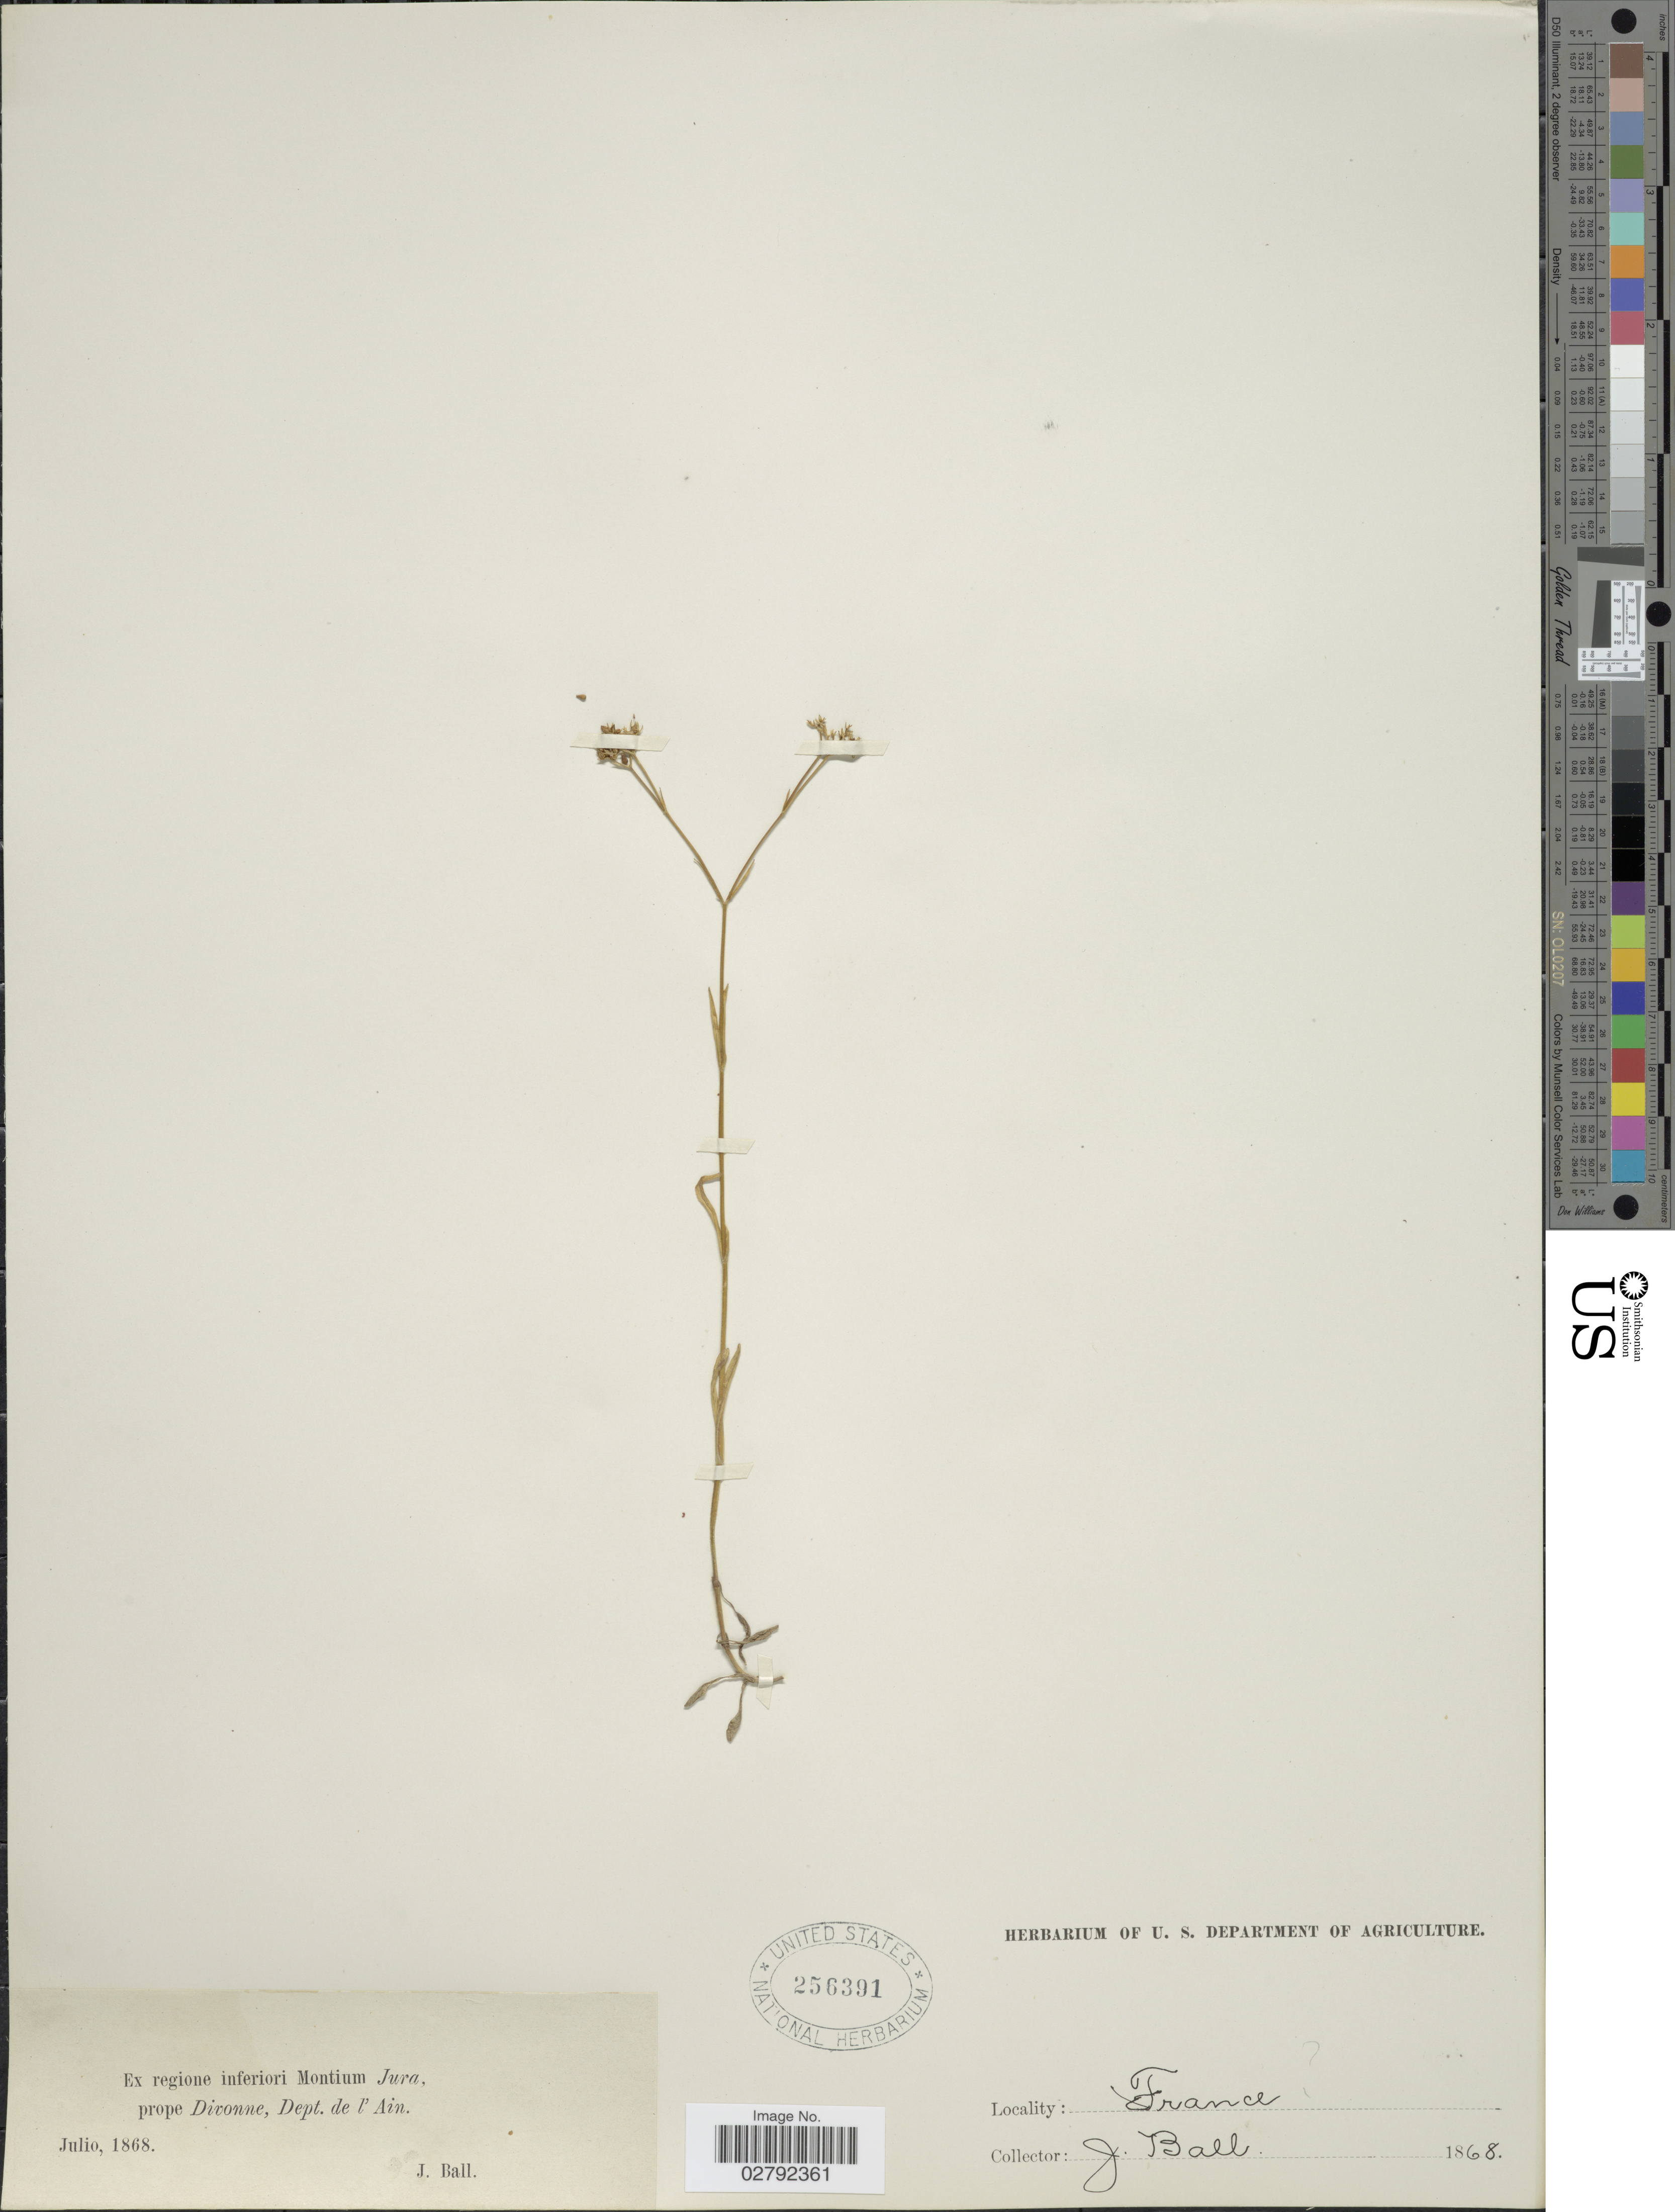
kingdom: Plantae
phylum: Tracheophyta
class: Magnoliopsida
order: Dipsacales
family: Caprifoliaceae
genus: Valerianella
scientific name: Valerianella sp.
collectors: J. Ball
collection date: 1868-07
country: France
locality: Regione inferiori Montium Jura, prope Divonne, Dept. de l' Ain.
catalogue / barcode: US 256391